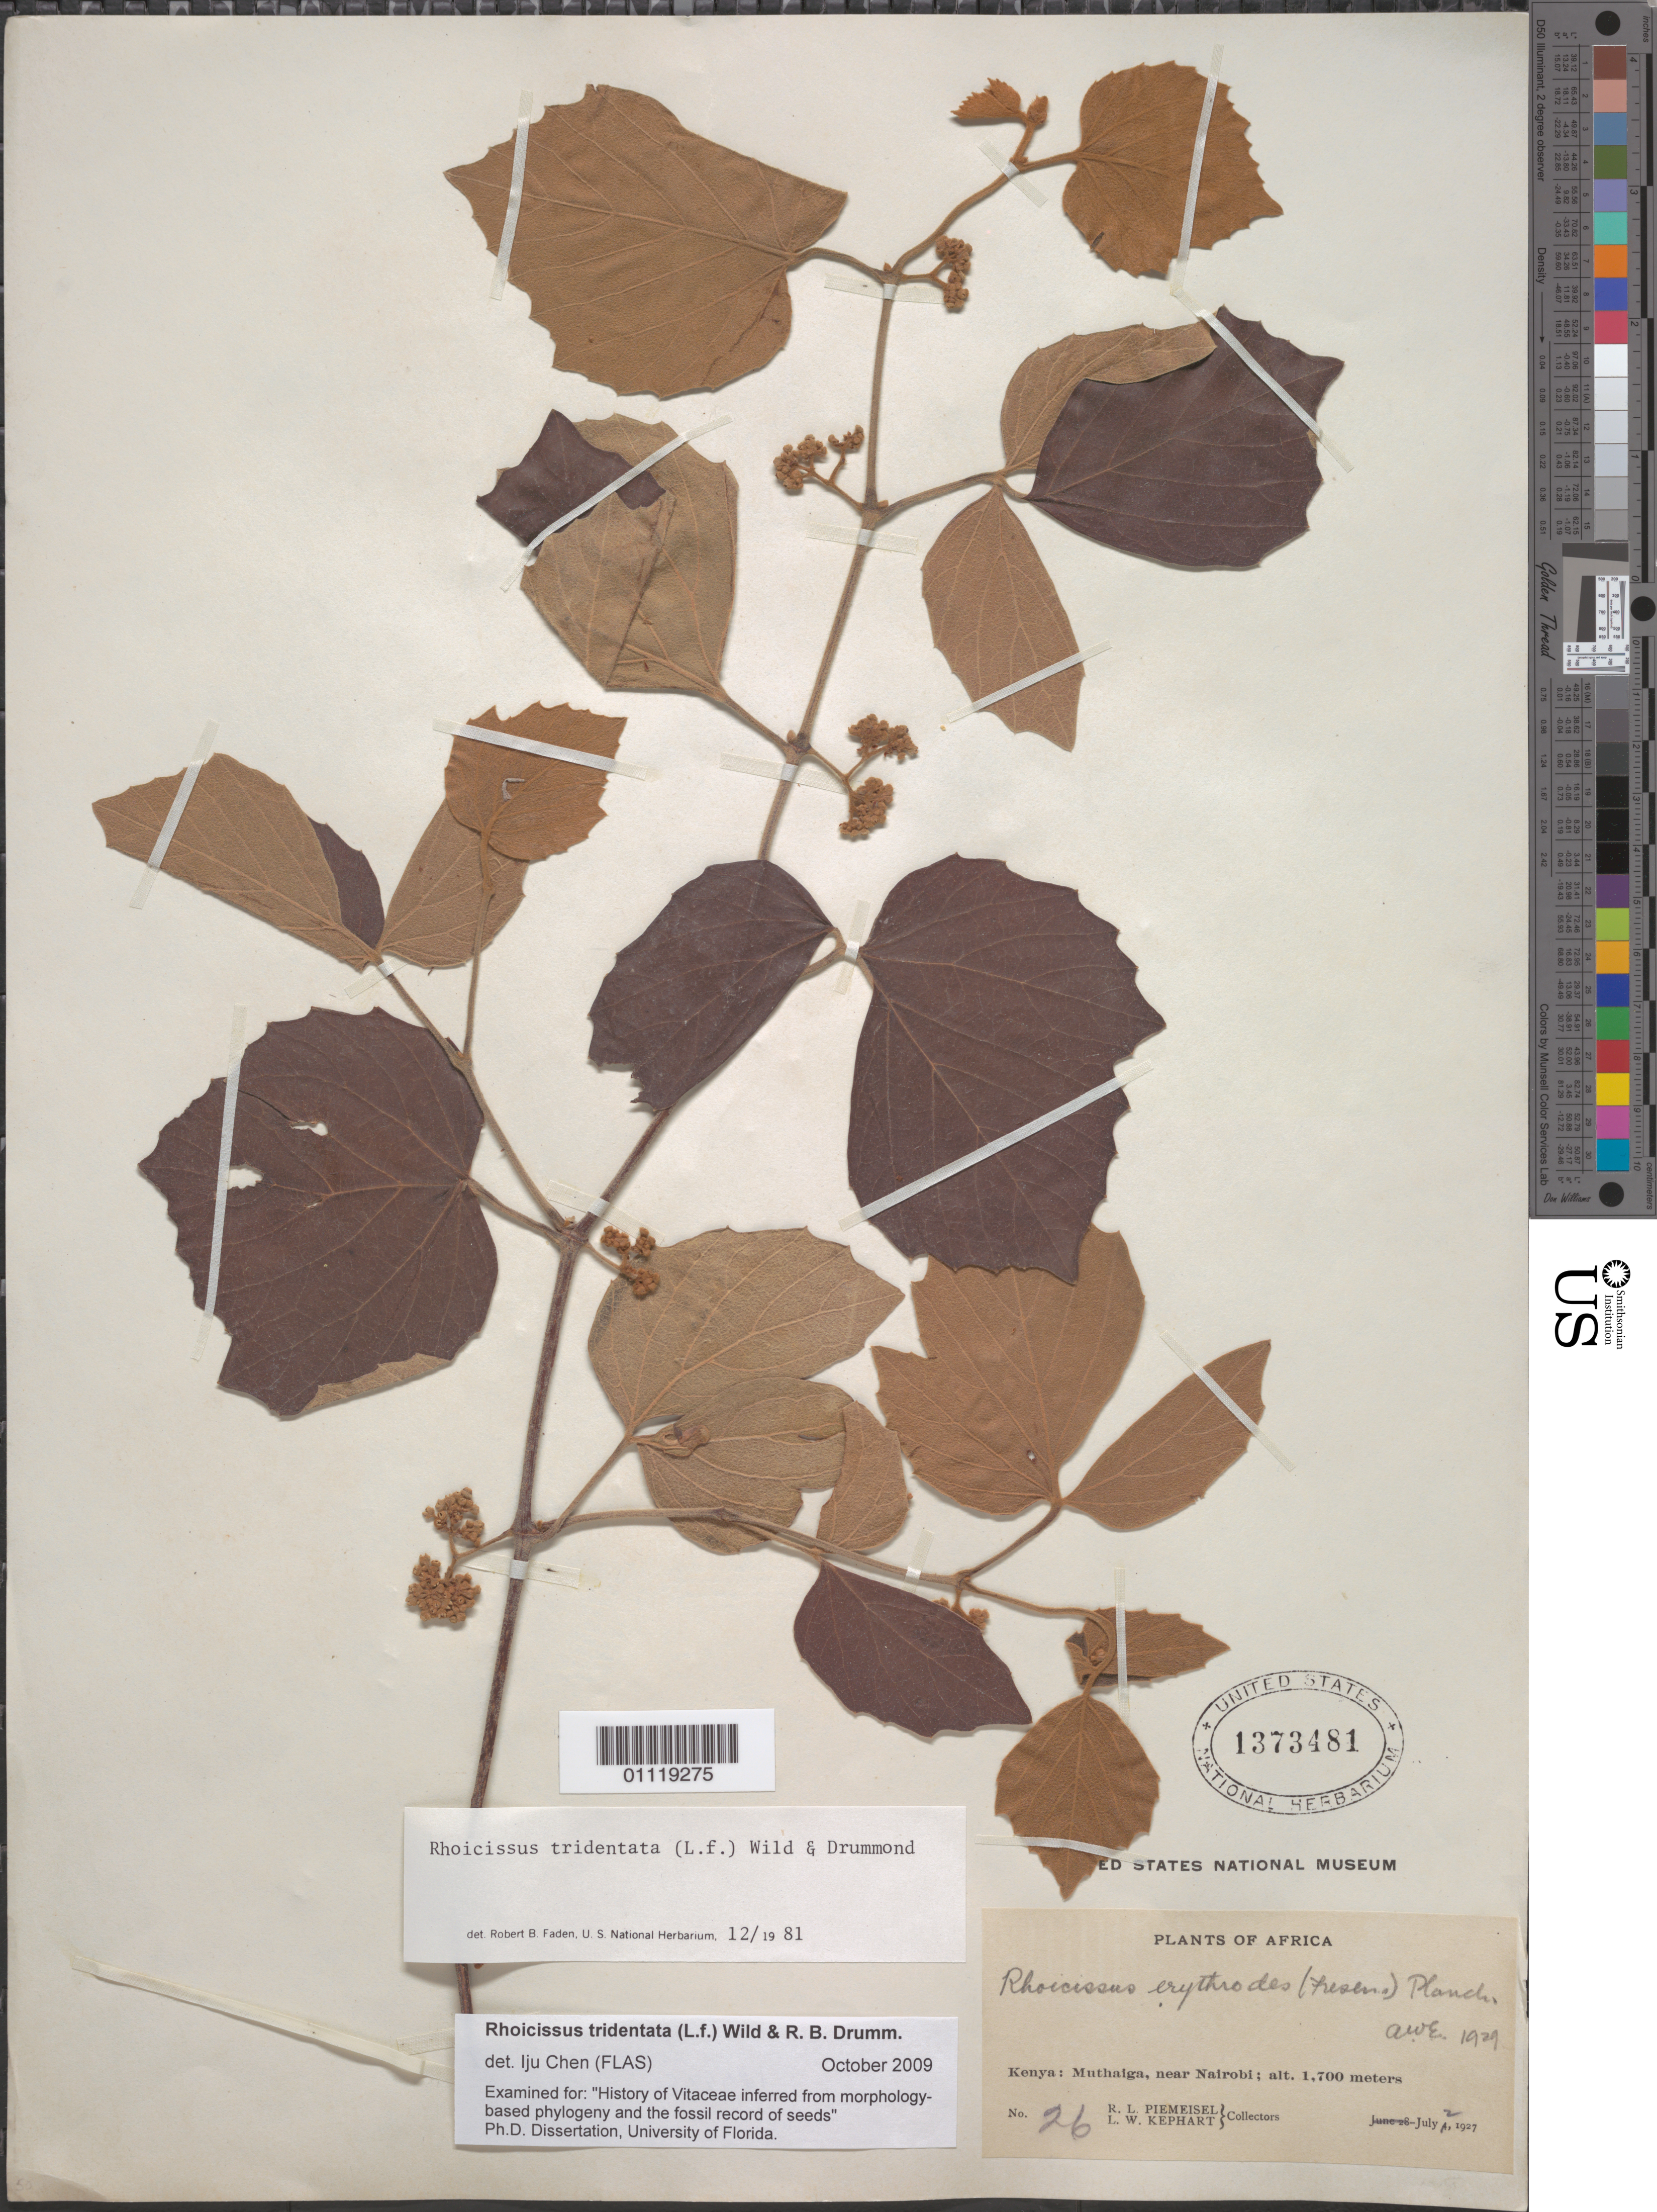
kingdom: Plantae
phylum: Tracheophyta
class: Magnoliopsida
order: Vitales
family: Vitaceae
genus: Rhoicissus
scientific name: Rhoicissus tridentata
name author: (L. f.) Wild & R.B. Drumm.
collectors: R. L. Piemeisel & L. W. Kephart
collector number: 26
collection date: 1927-07-02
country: Kenya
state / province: Nairobi Area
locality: Muthaiga, near Nairobi.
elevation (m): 1700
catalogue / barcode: US 1373481